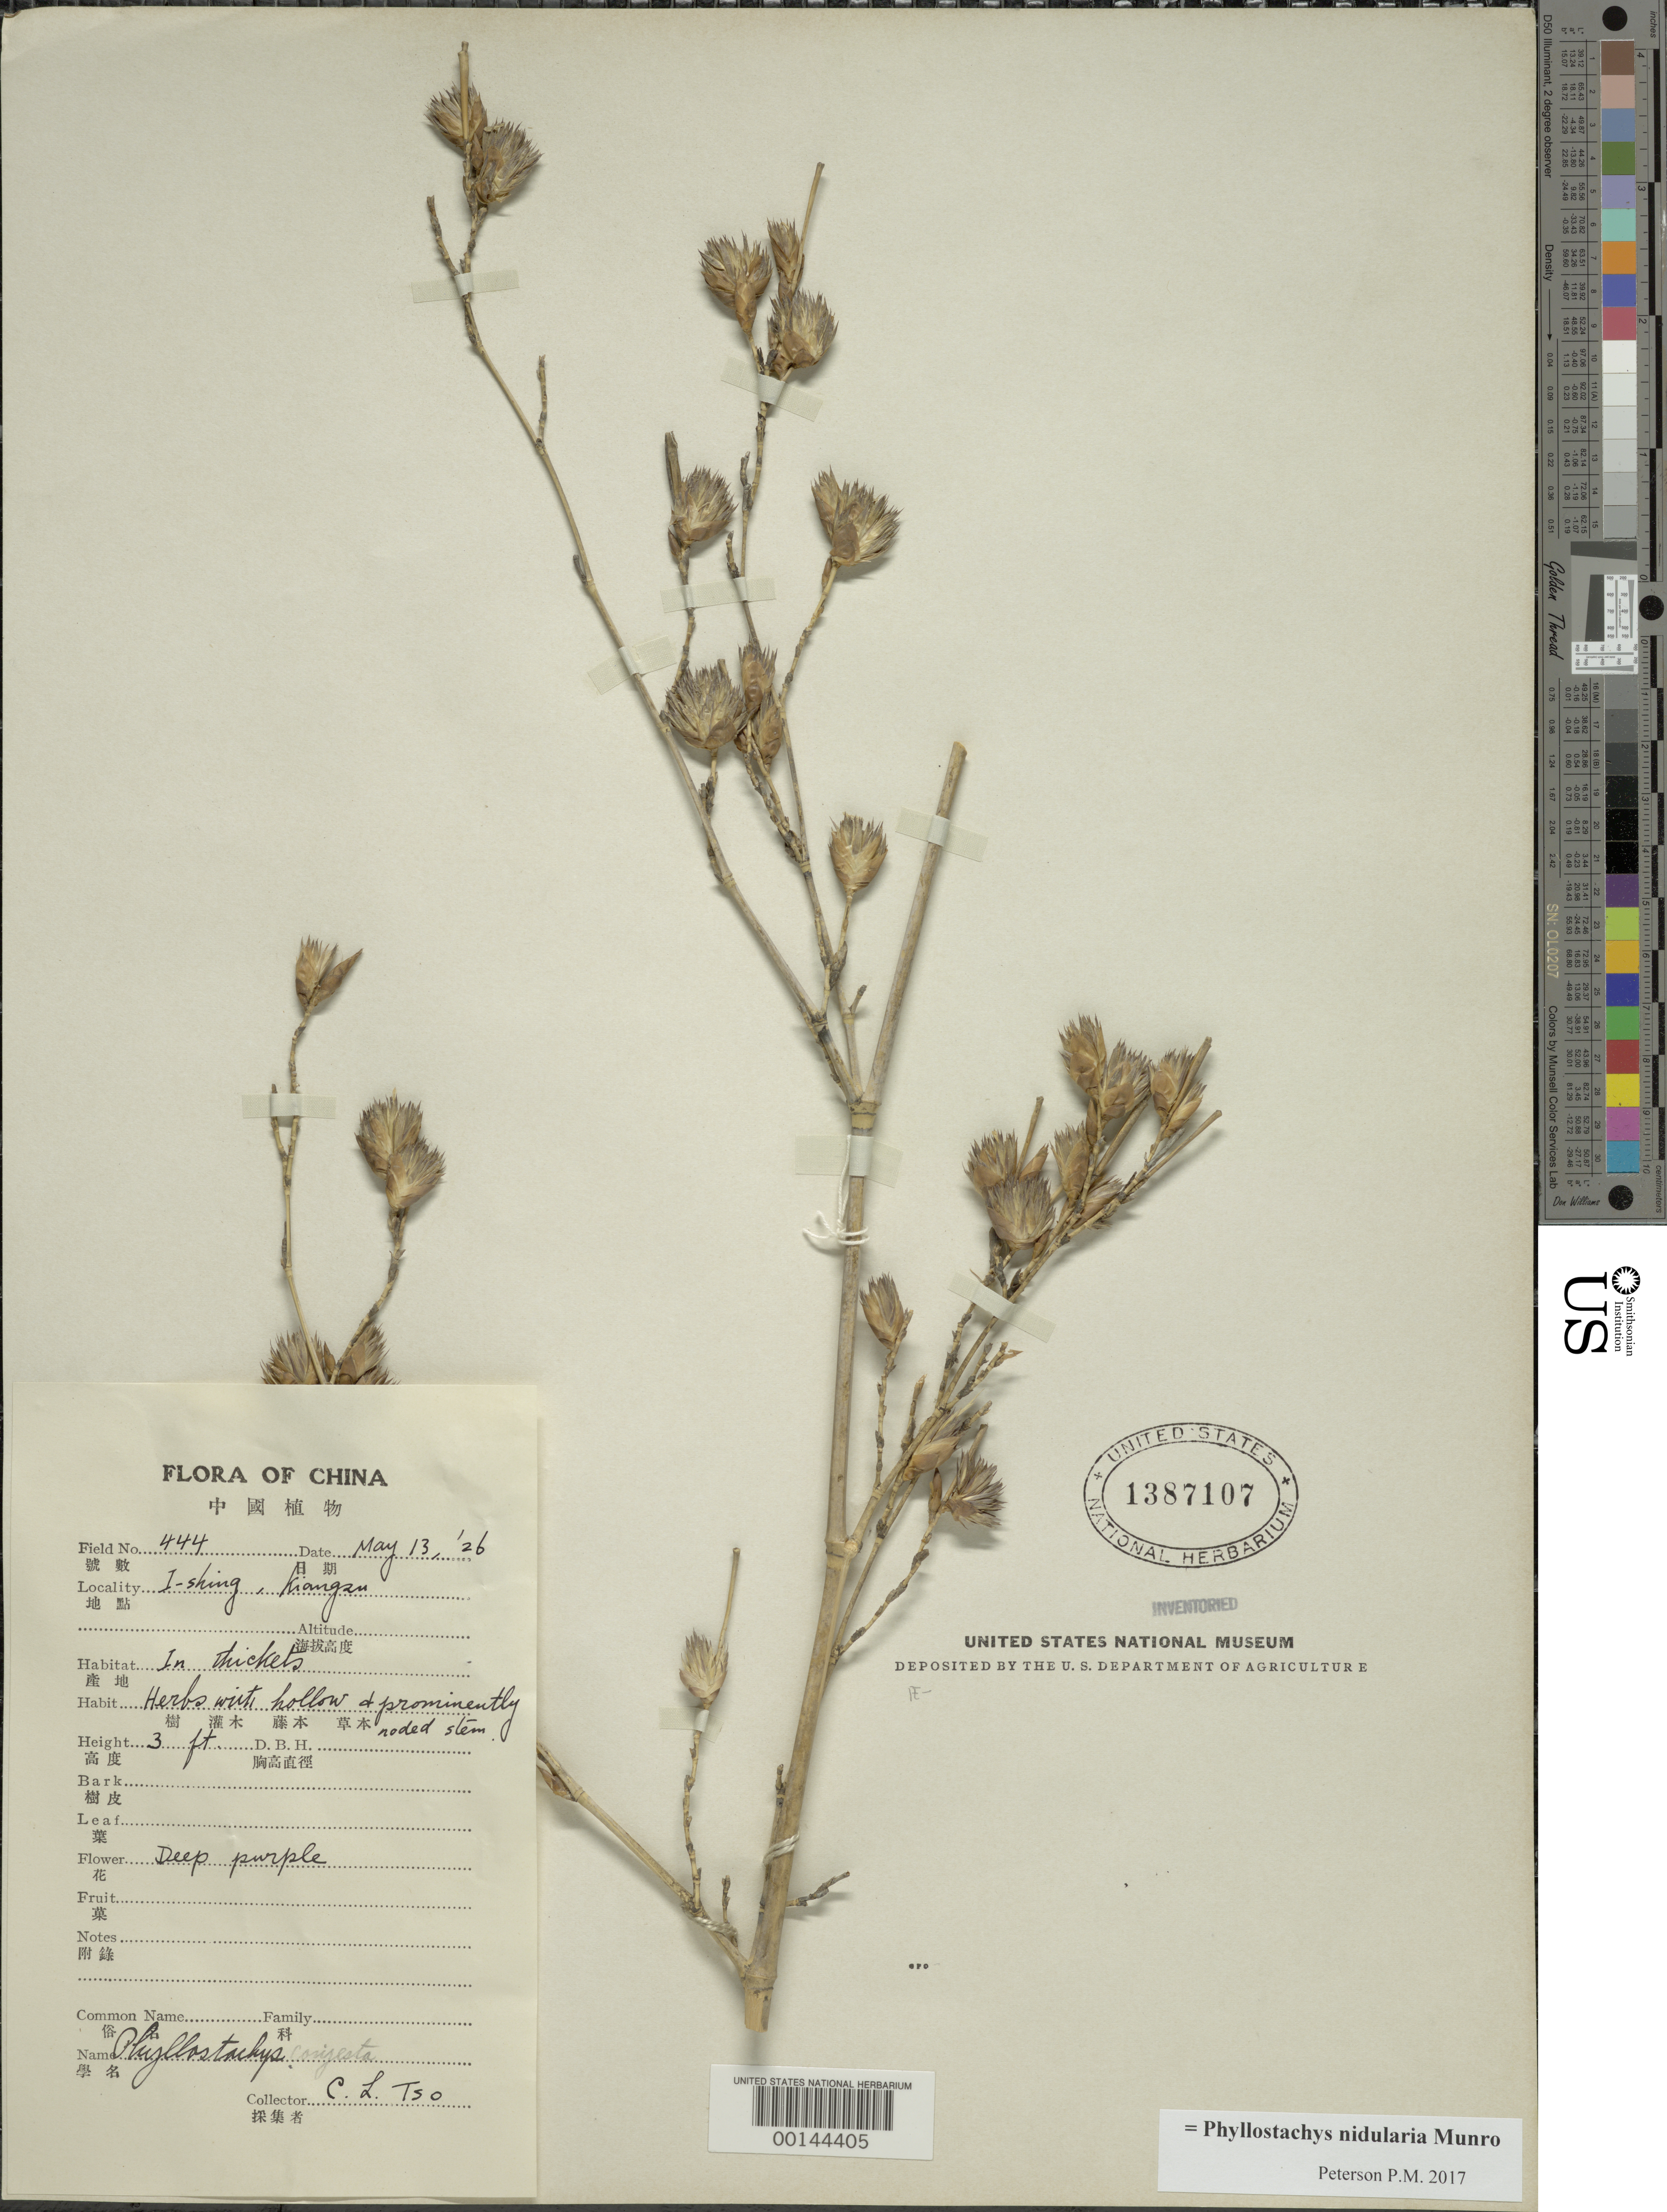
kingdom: Plantae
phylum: Tracheophyta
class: Liliopsida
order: Poales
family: Poaceae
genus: Phyllostachys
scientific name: Phyllostachys nidularia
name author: Munro ex Fenzi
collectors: W. T. Tsang & K. C. Wong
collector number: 444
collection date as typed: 13 May 1926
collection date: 1926-05-13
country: China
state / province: Jiangsu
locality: I-shing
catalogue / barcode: US 1387107